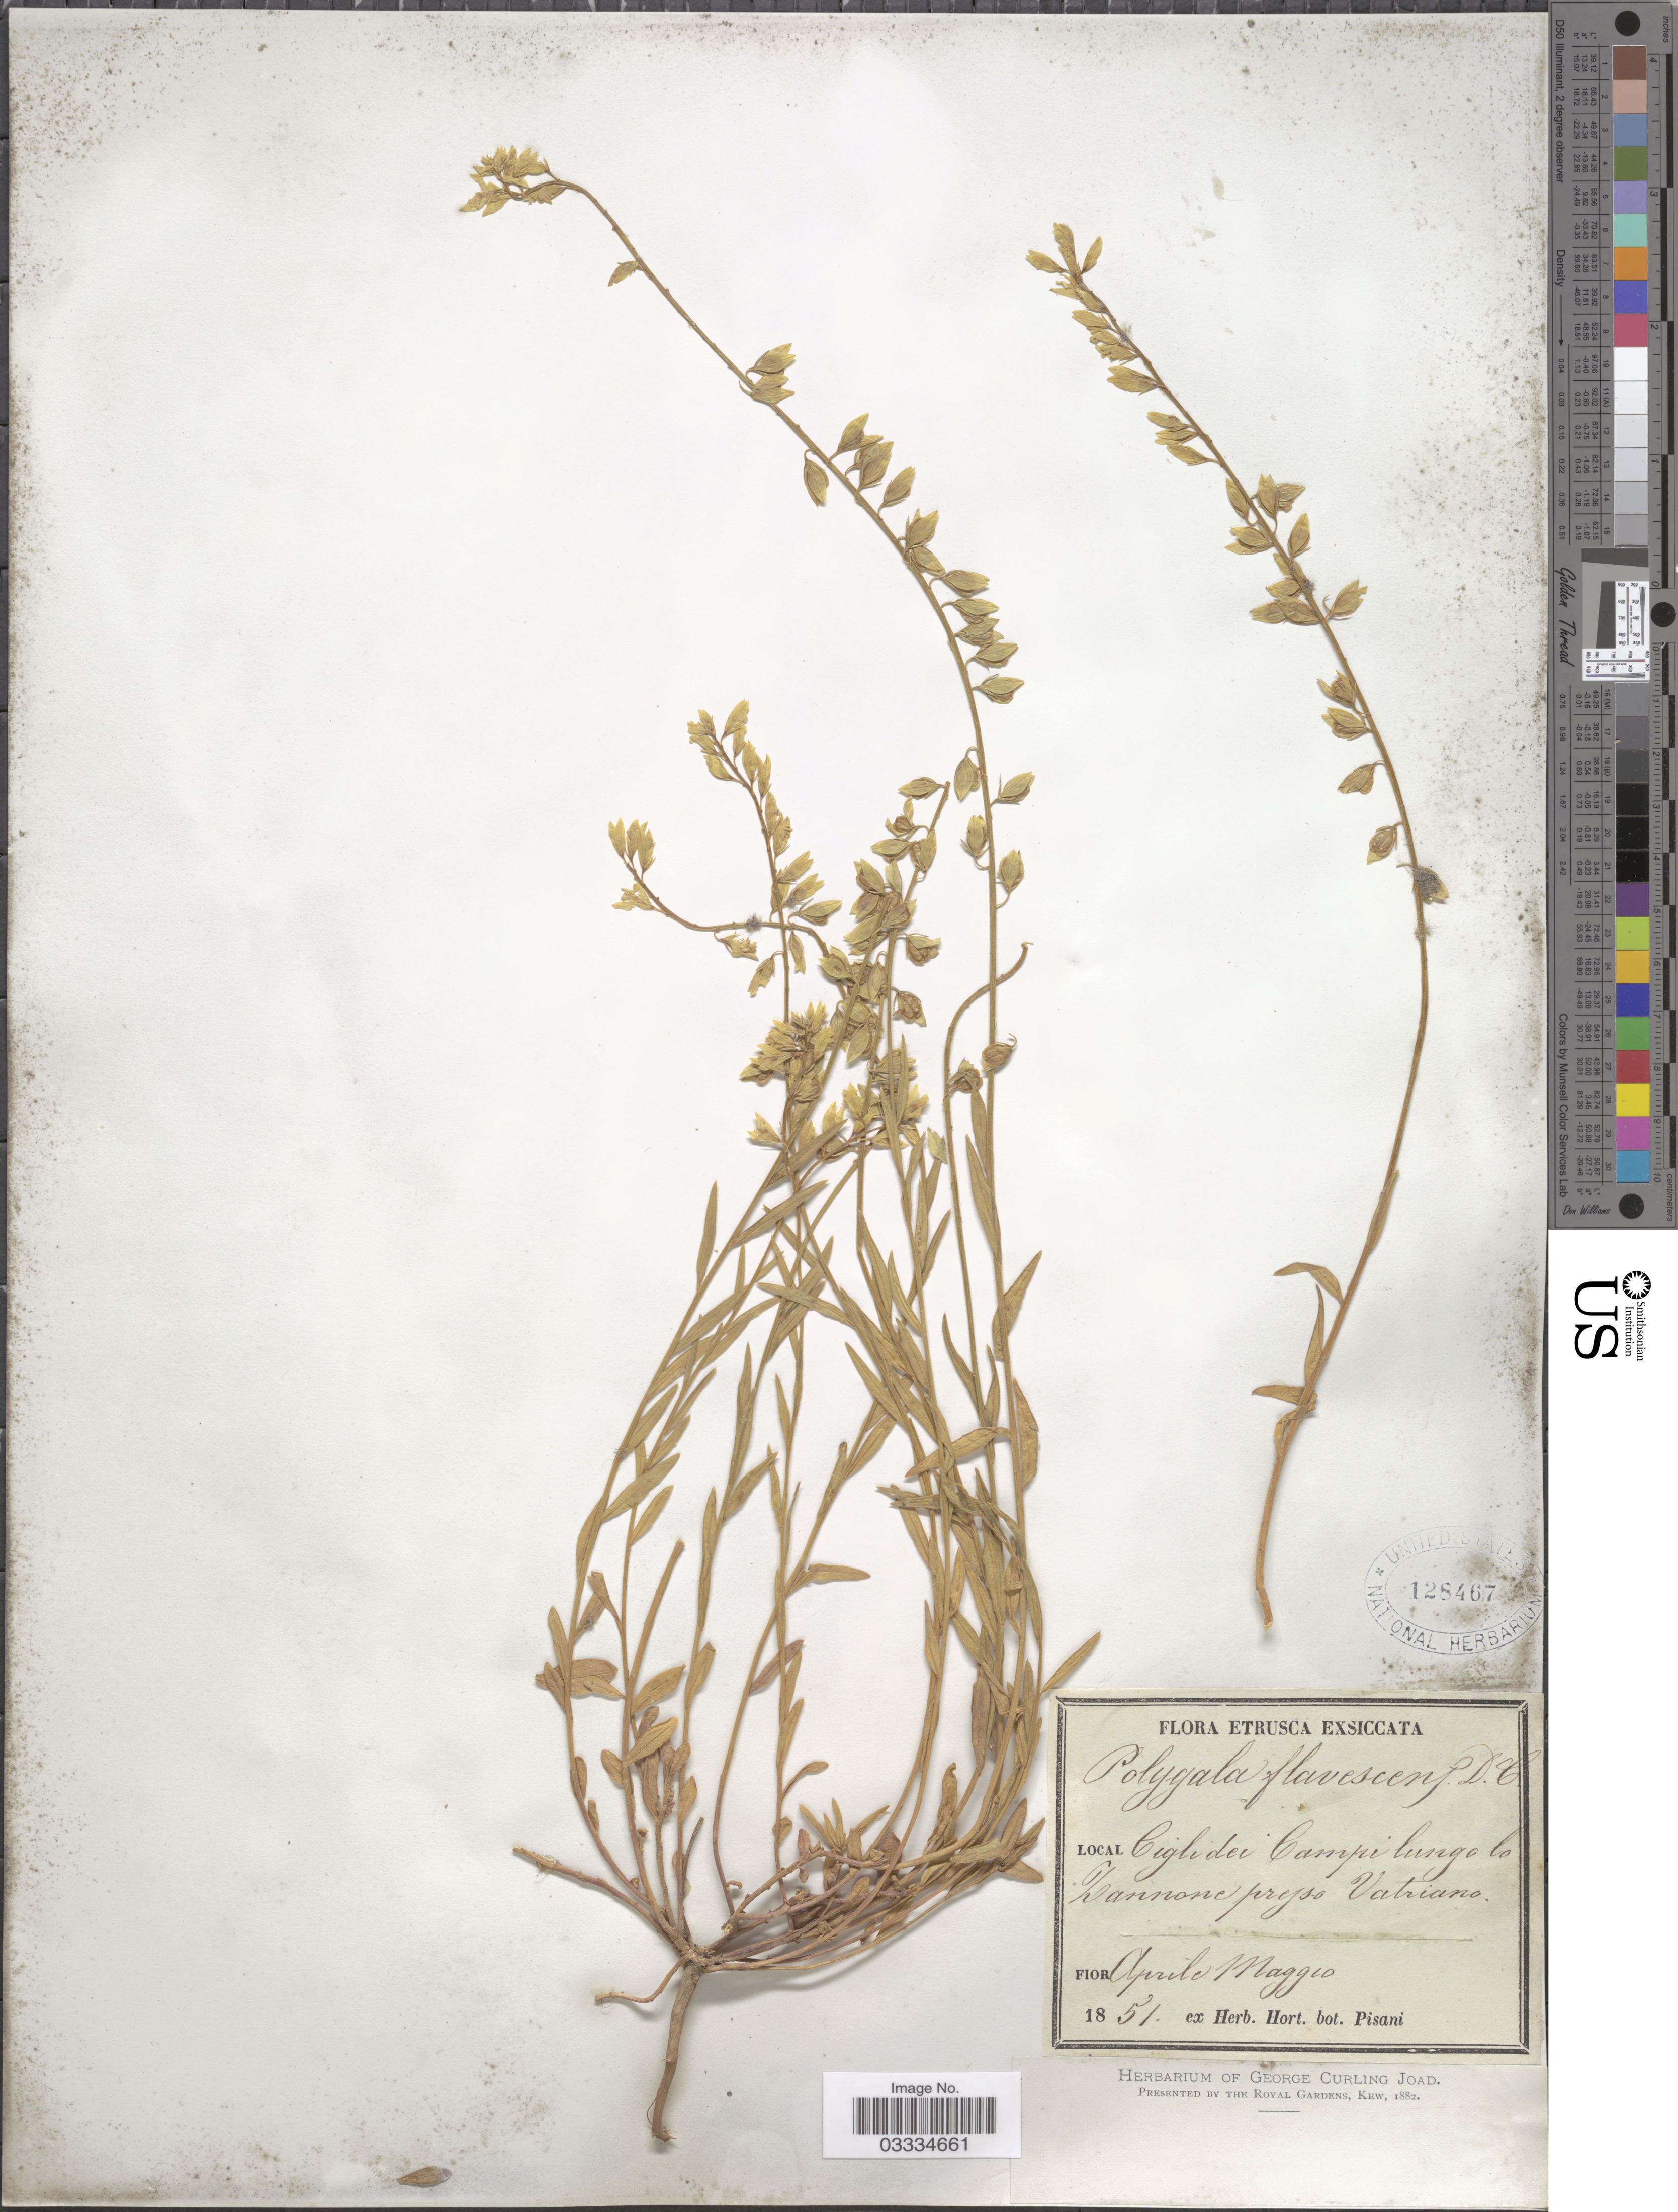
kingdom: Plantae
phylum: Tracheophyta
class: Magnoliopsida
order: Fabales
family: Polygalaceae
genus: Polygala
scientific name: Polygala flavescens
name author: DC.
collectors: ex herb. Hort. Bot. Pisani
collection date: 1851-04/1851-05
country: Italy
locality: Etrusca. Ciglidei Campilunga la Dannonc [interpreted] presso Vatriano.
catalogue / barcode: US 128467